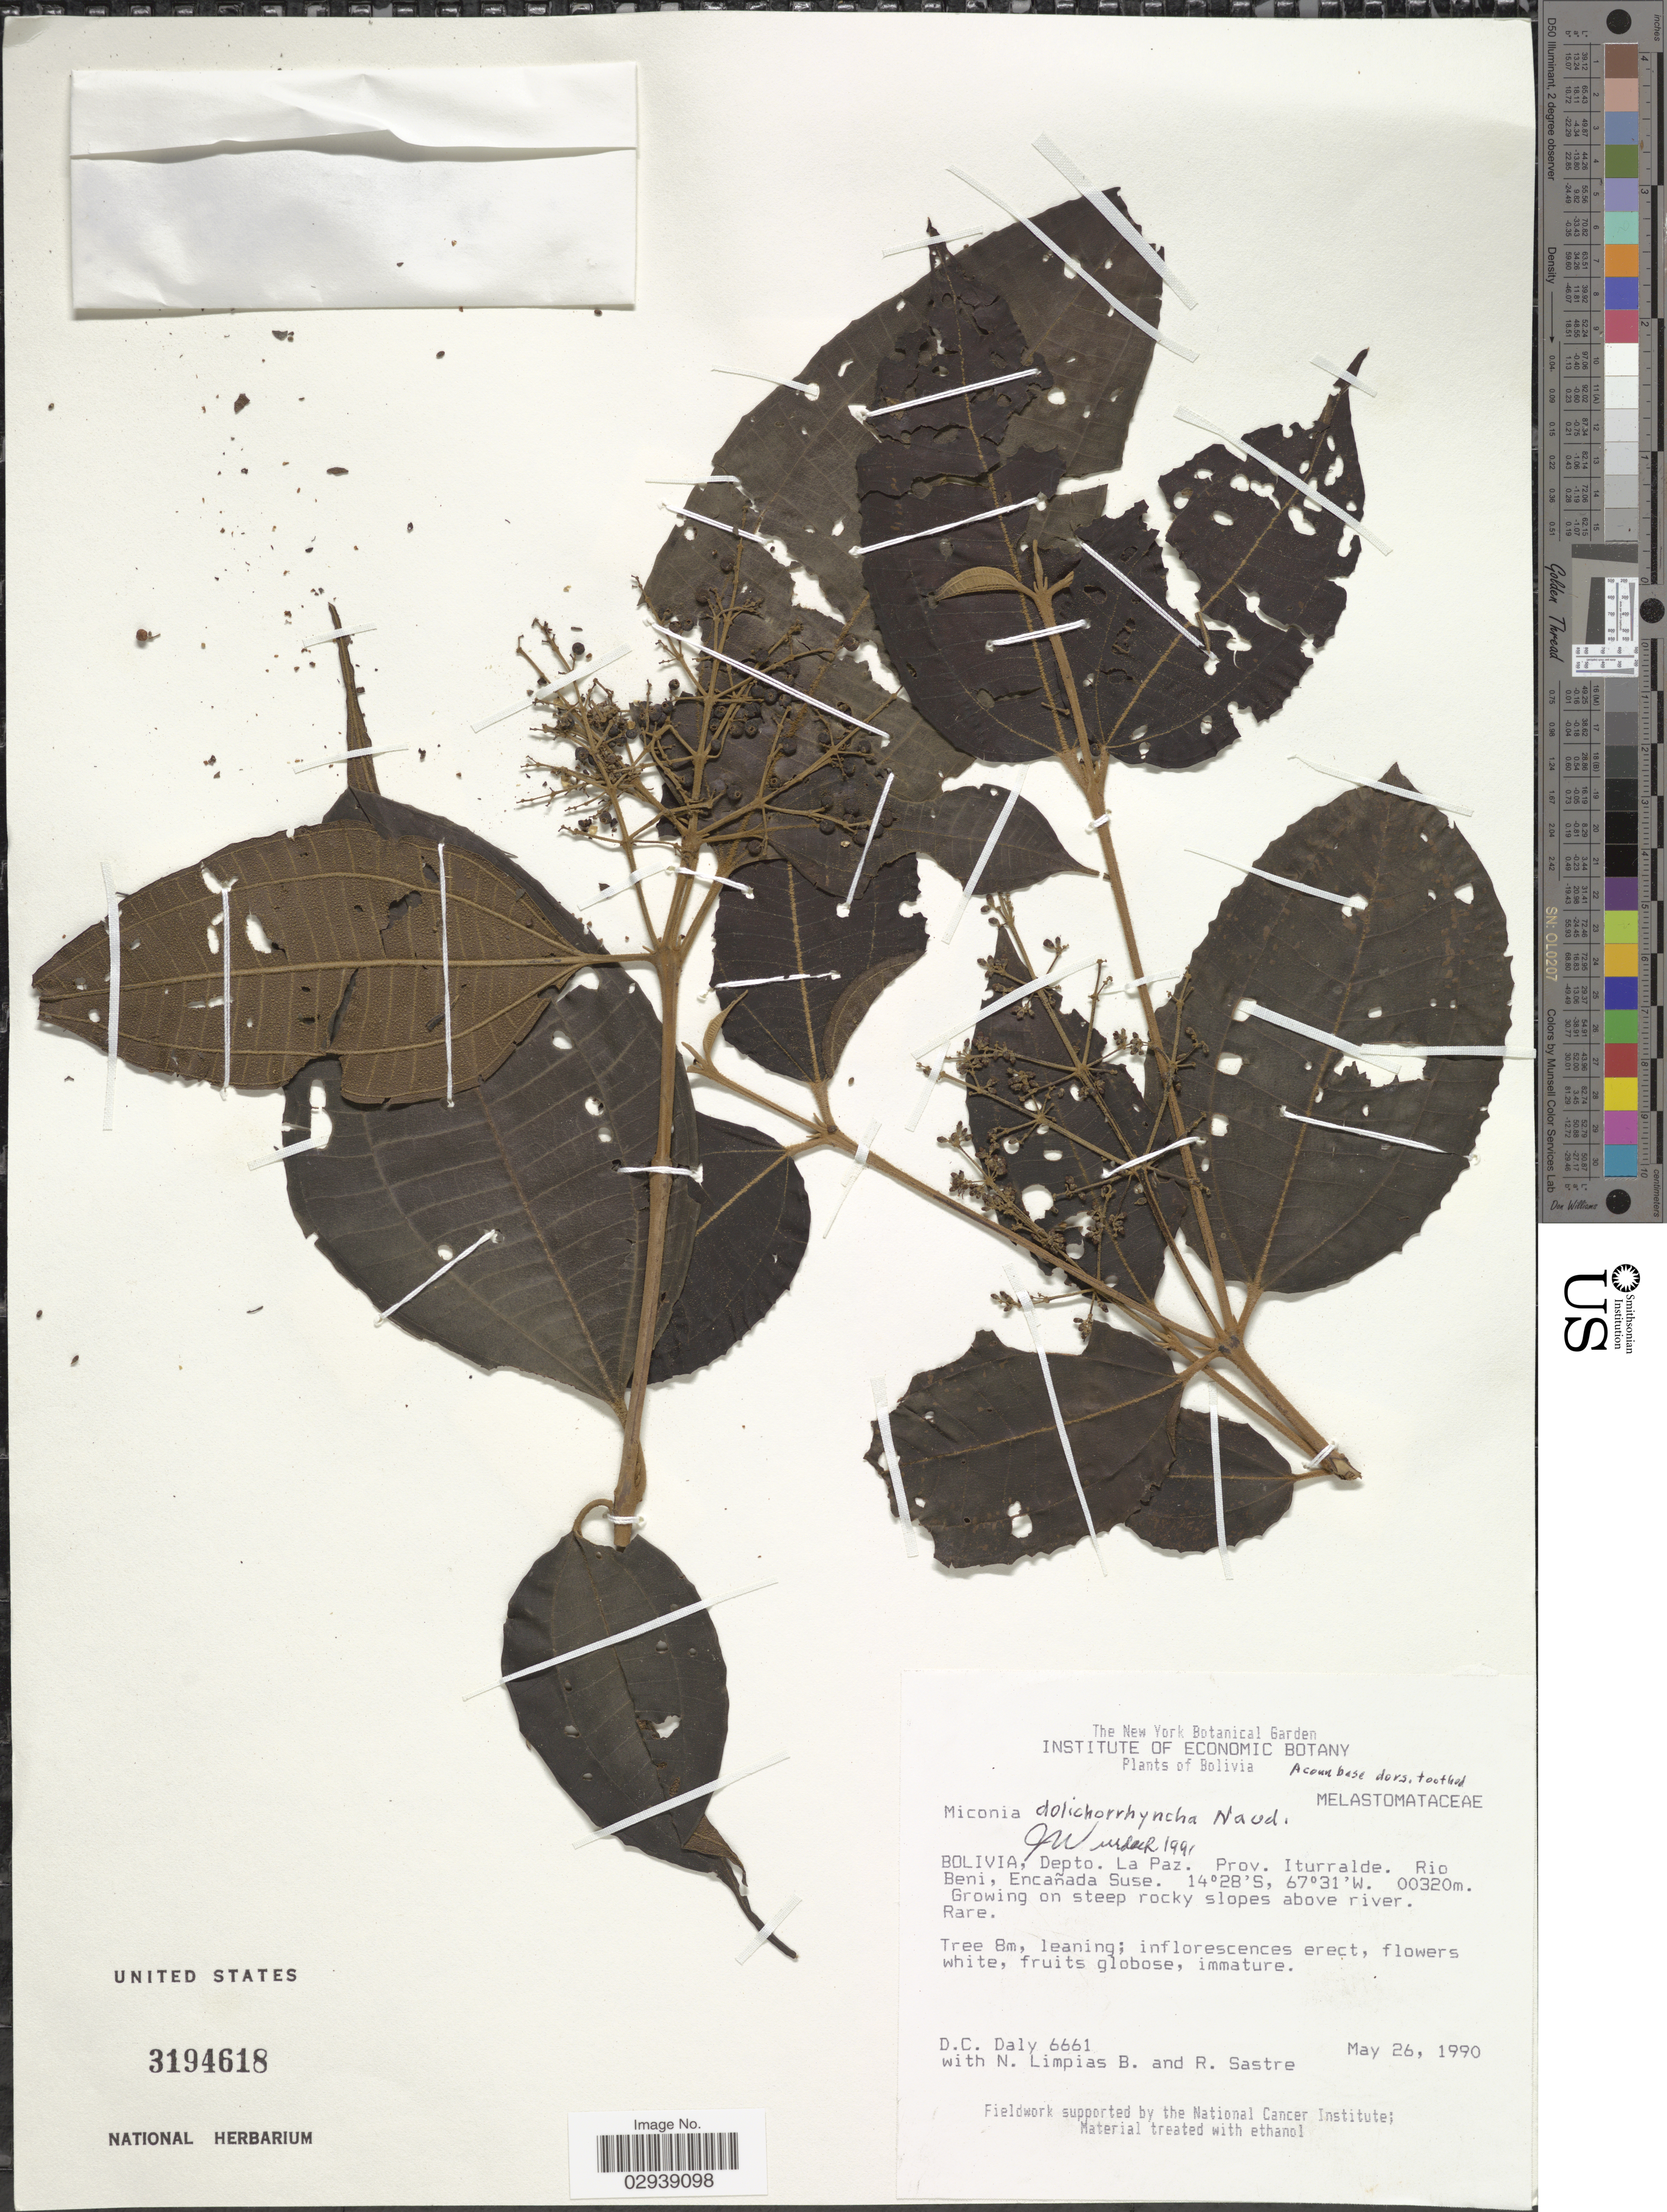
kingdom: Plantae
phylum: Tracheophyta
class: Magnoliopsida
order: Myrtales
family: Melastomataceae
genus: Miconia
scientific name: Miconia dolichorrhyncha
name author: Naudin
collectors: D. C. Daly, N. Limpias B. & R. Sastre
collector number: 6661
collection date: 1990-05-26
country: Bolivia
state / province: La Paz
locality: Dpto. La Paz. Iturralde. Rio Beni, Encañada Suse. Growing on steep rocky slopes above river.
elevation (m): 320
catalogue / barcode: US 3194618